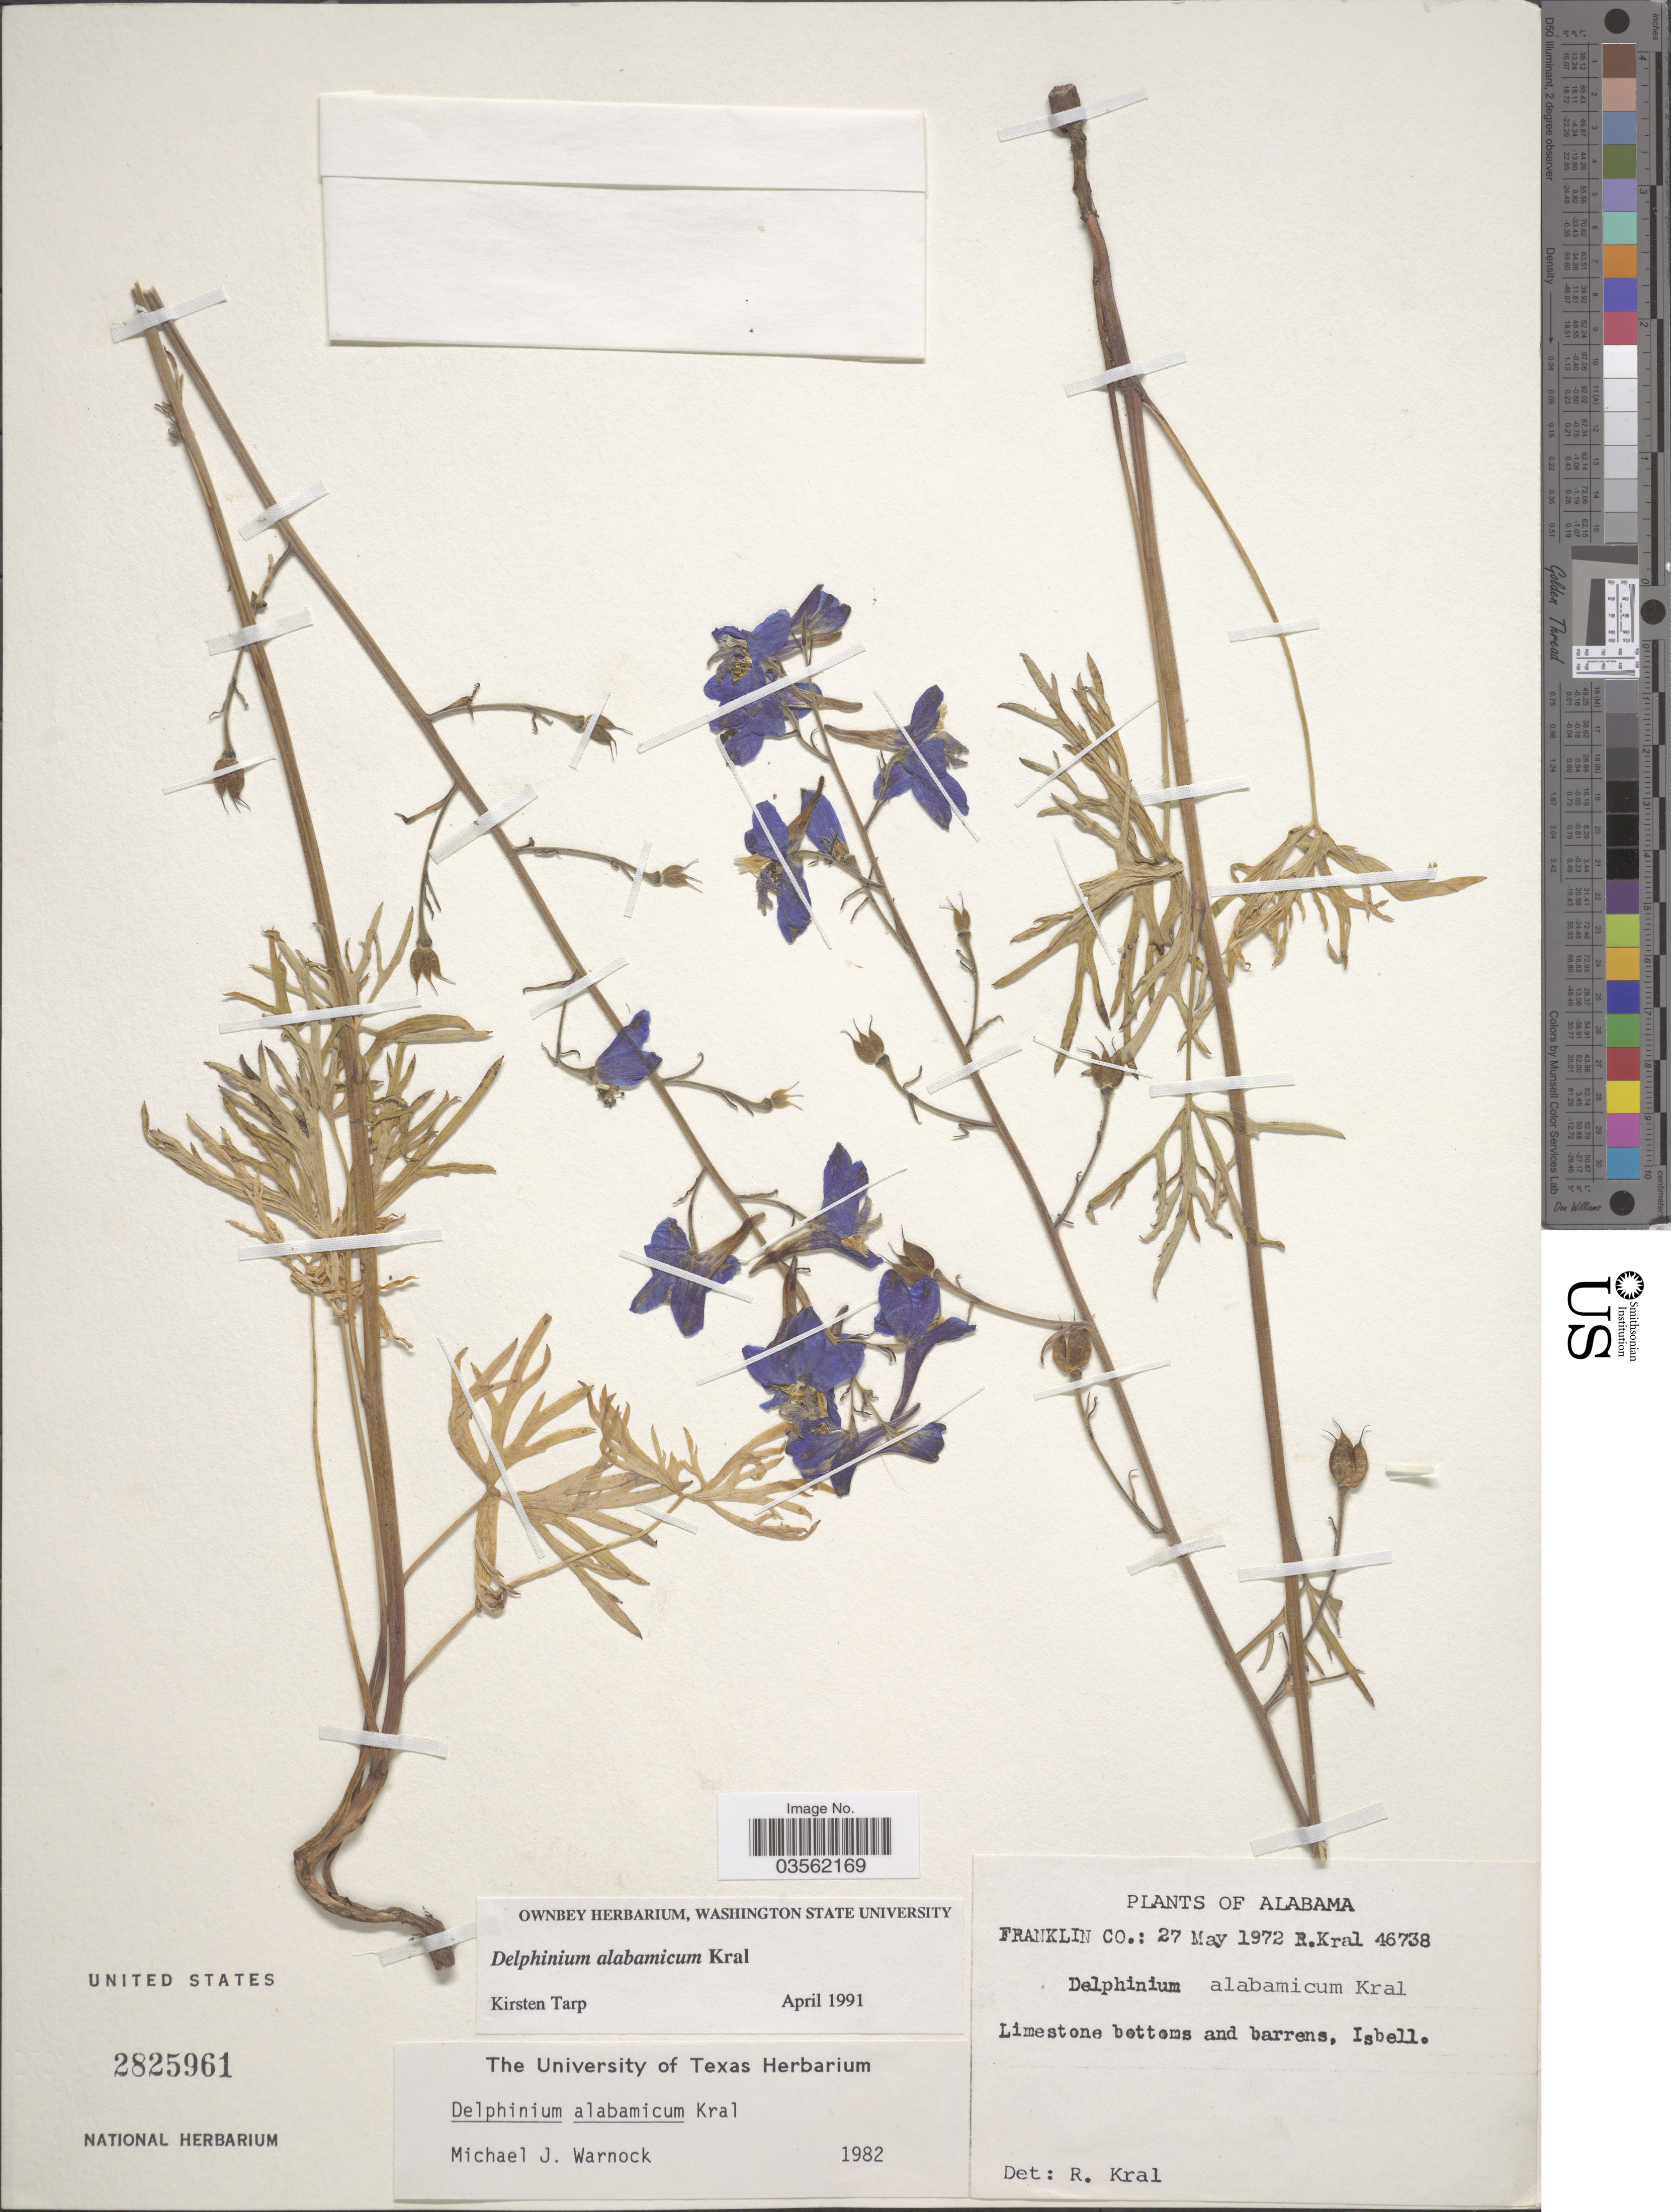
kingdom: Plantae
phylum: Tracheophyta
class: Magnoliopsida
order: Ranunculales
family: Ranunculaceae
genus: Delphinium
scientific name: Delphinium alabamicum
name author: Kral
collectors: R. Kral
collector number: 46738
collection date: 1972-05-27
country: United States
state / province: Alabama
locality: Franklin Co. Limestone bottoms and barrens, Isbell.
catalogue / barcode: US 2825961